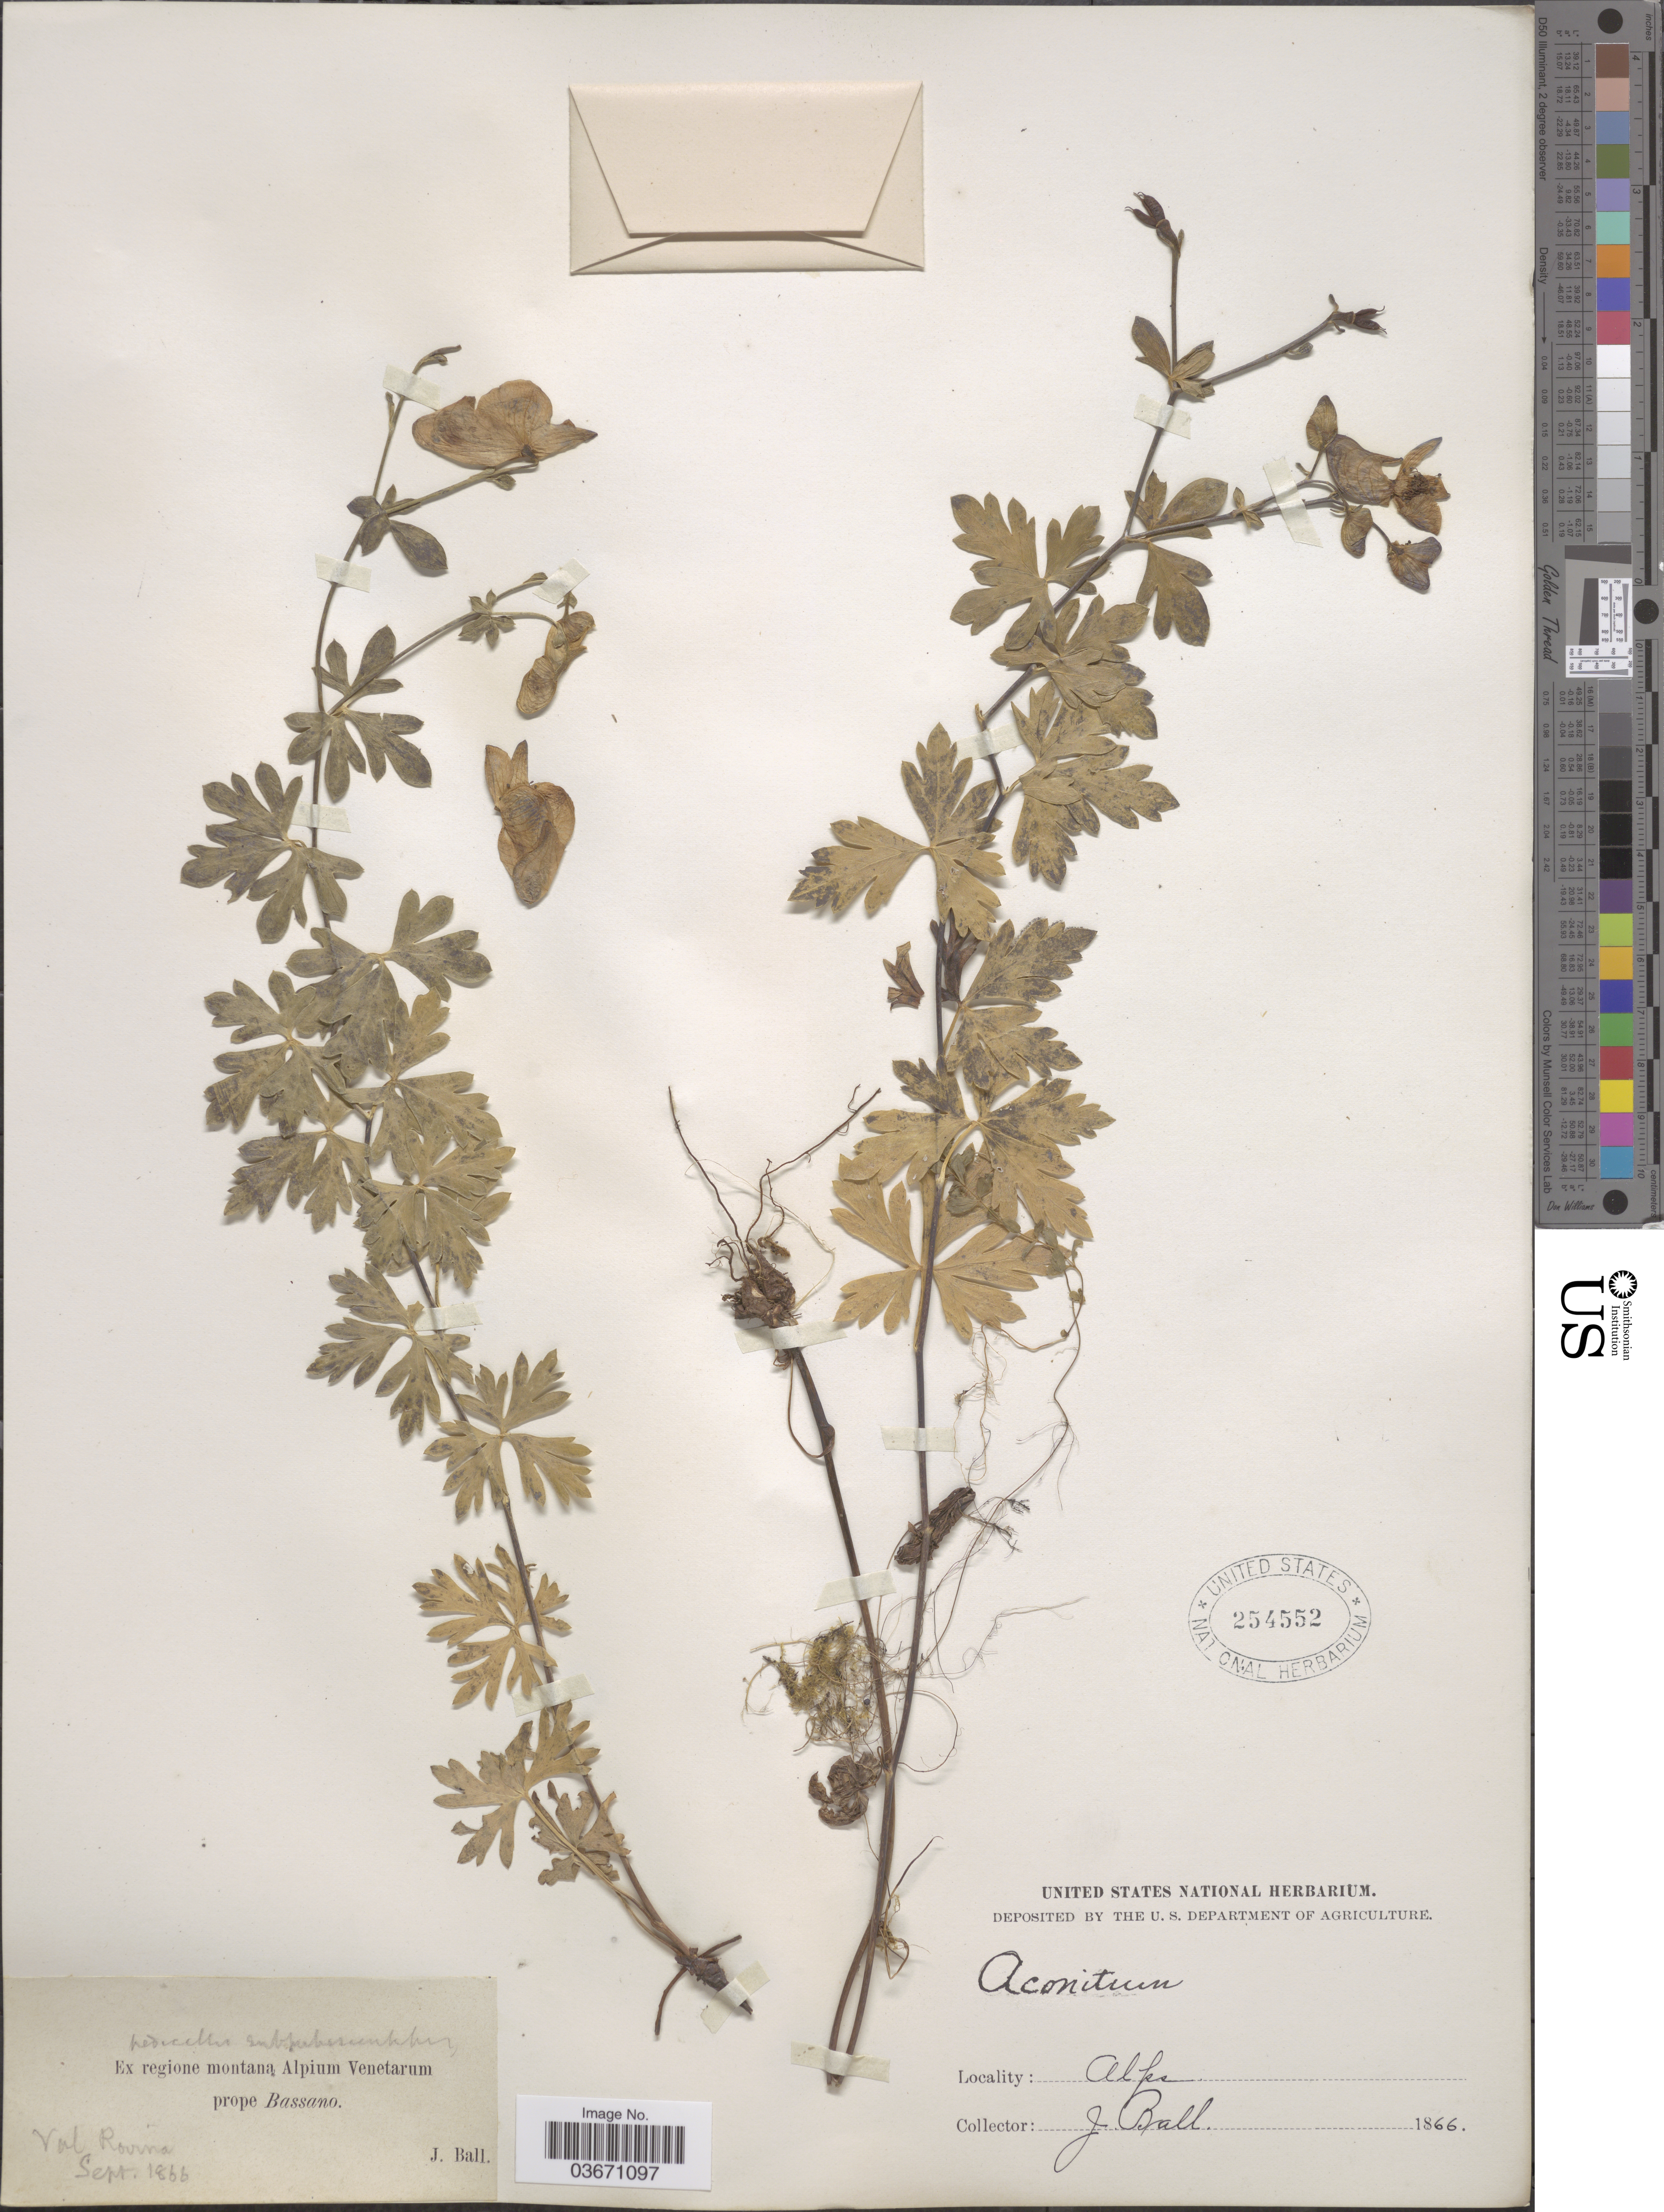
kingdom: Plantae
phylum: Tracheophyta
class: Magnoliopsida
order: Ranunculales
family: Ranunculaceae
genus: Aconitum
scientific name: Aconitum sp.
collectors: J. Ball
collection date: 1866-09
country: Italy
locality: Ex regione montana Alpium Venetarum prope Bassano. Val Rovina. Alps.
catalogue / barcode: US 254552